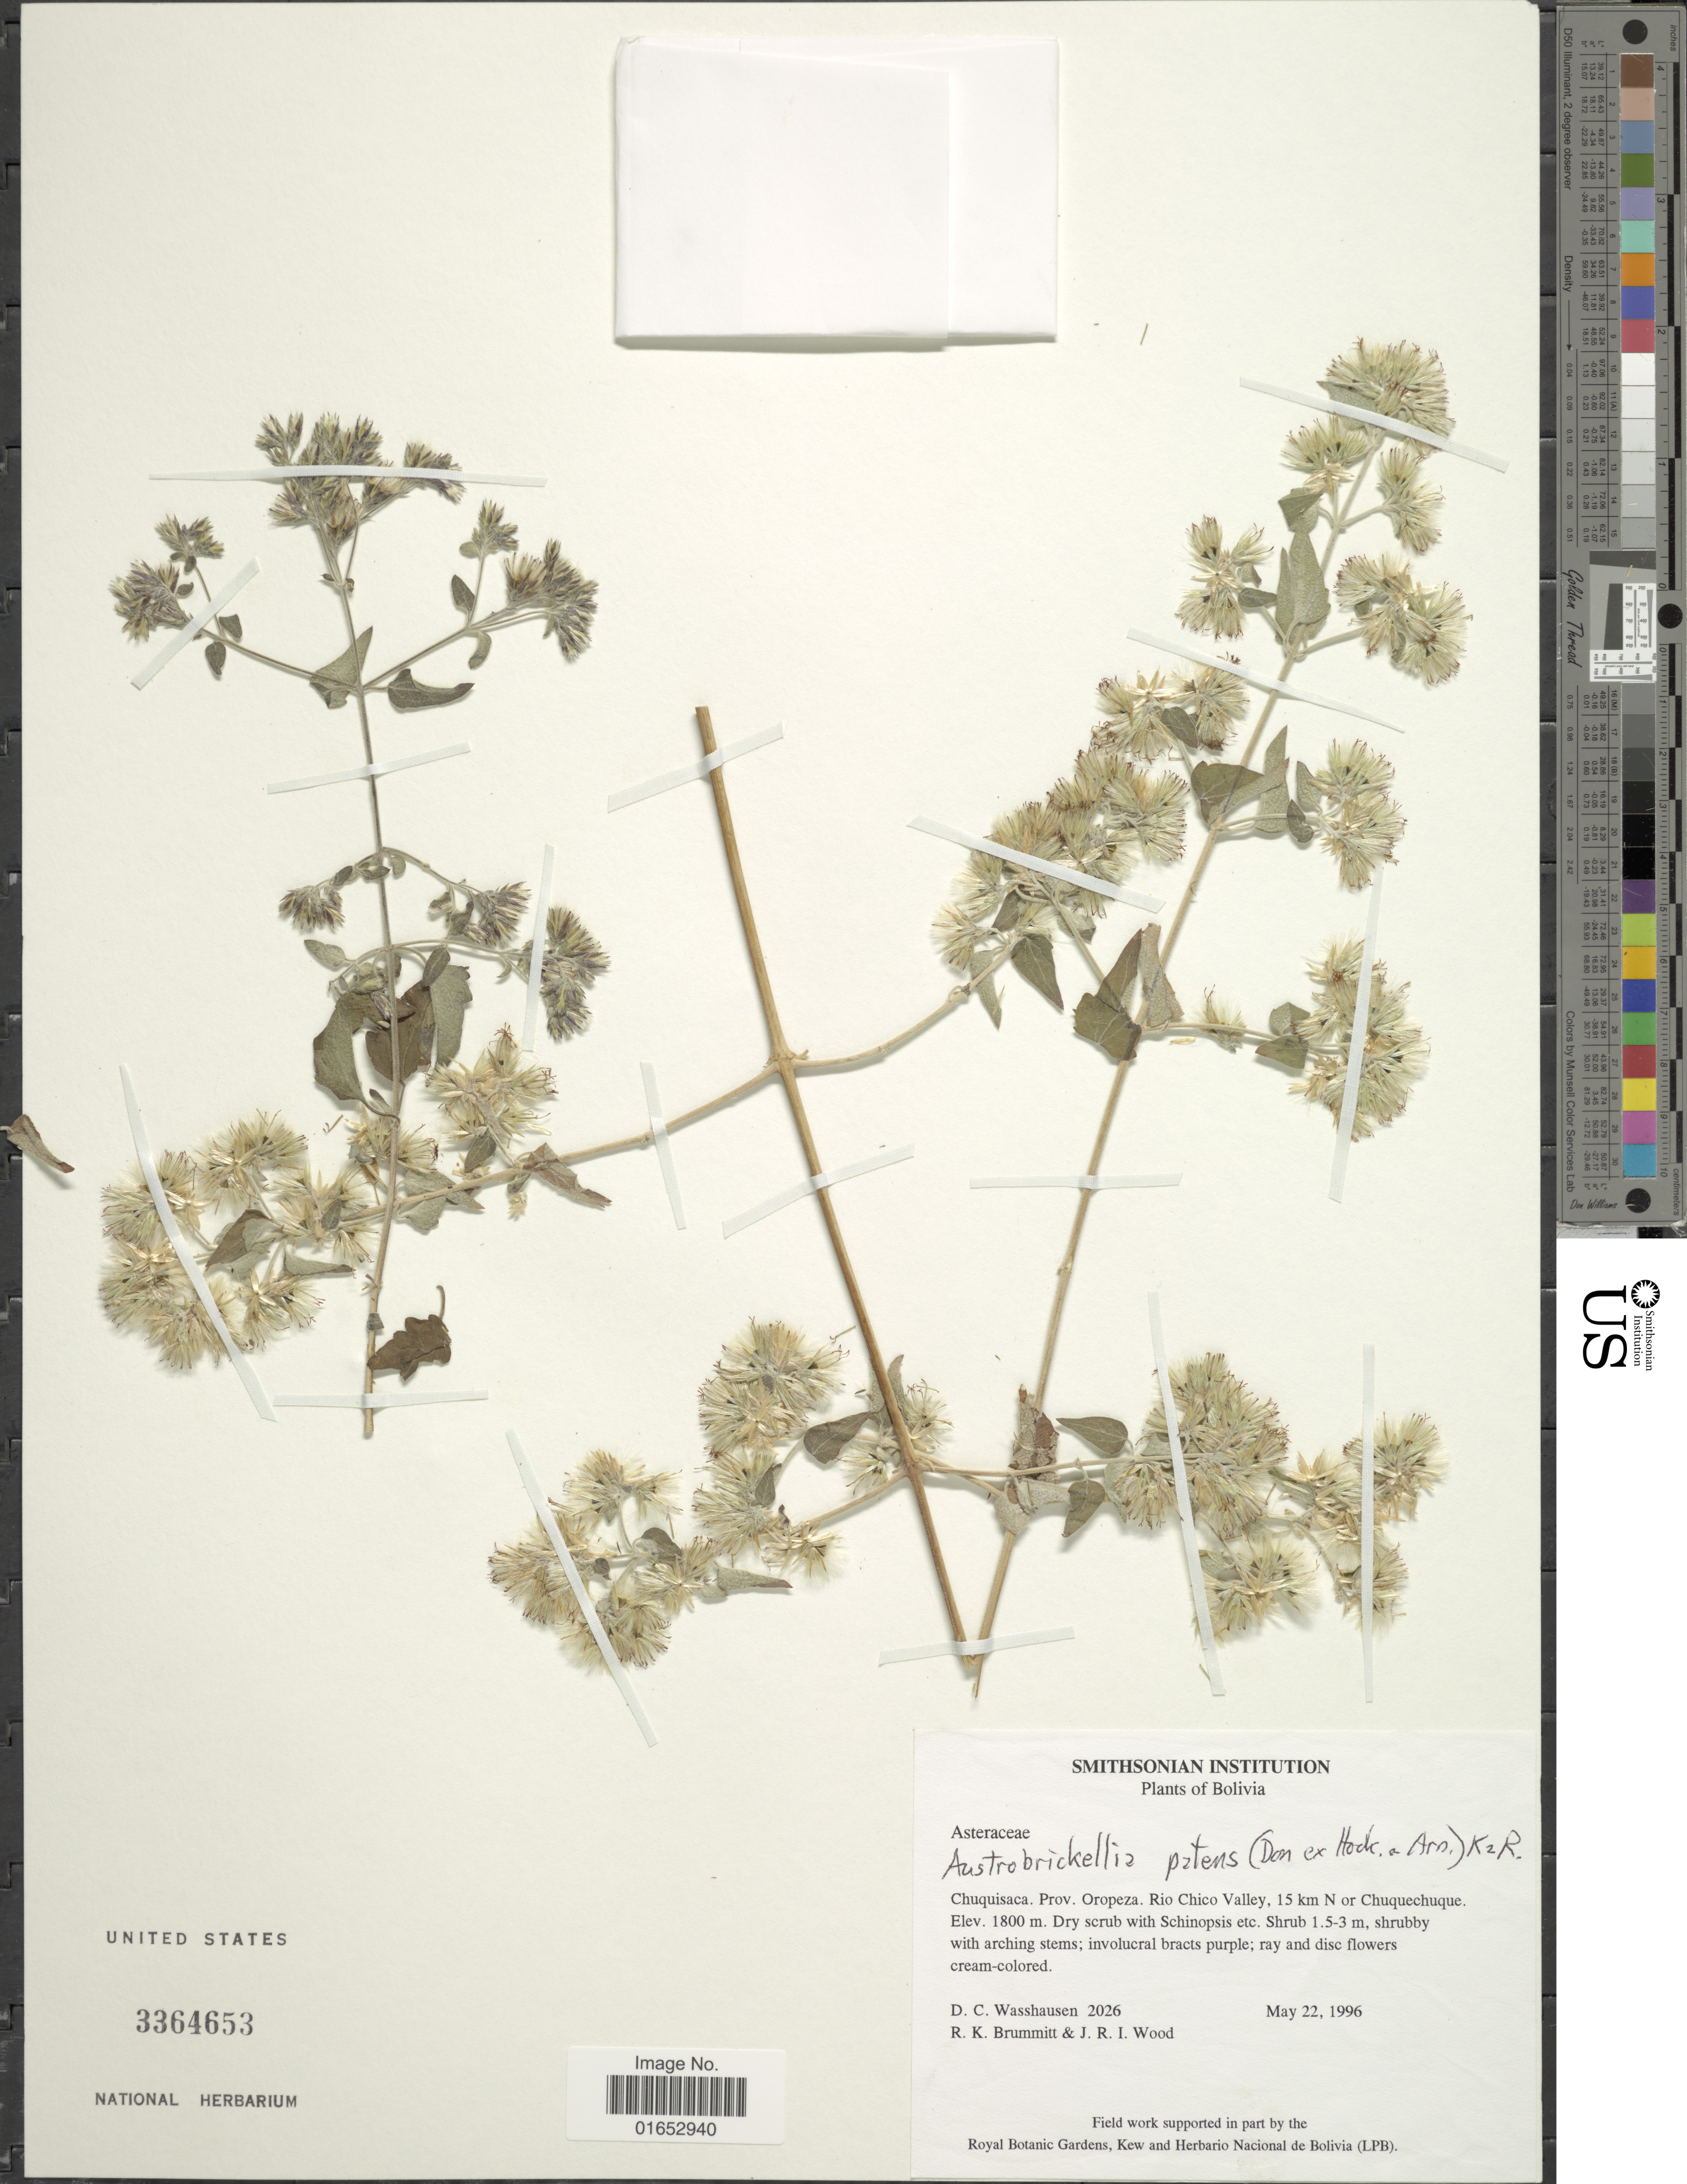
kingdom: Plantae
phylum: Tracheophyta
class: Magnoliopsida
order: Asterales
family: Asteraceae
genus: Austrobrickellia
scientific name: Austrobrickellia patens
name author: (D. Don ex Hook. & Arn.) R.M. King & H. Rob.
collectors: D. C. Wasshausen, R. Brummitt & J. R. I. Wood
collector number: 2026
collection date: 1996-05-22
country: Bolivia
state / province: Chuquisaca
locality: Prov. Oropeza. Rio Chico Valley, 15 km N of Chuquechuque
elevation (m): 1800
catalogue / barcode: US 3364653